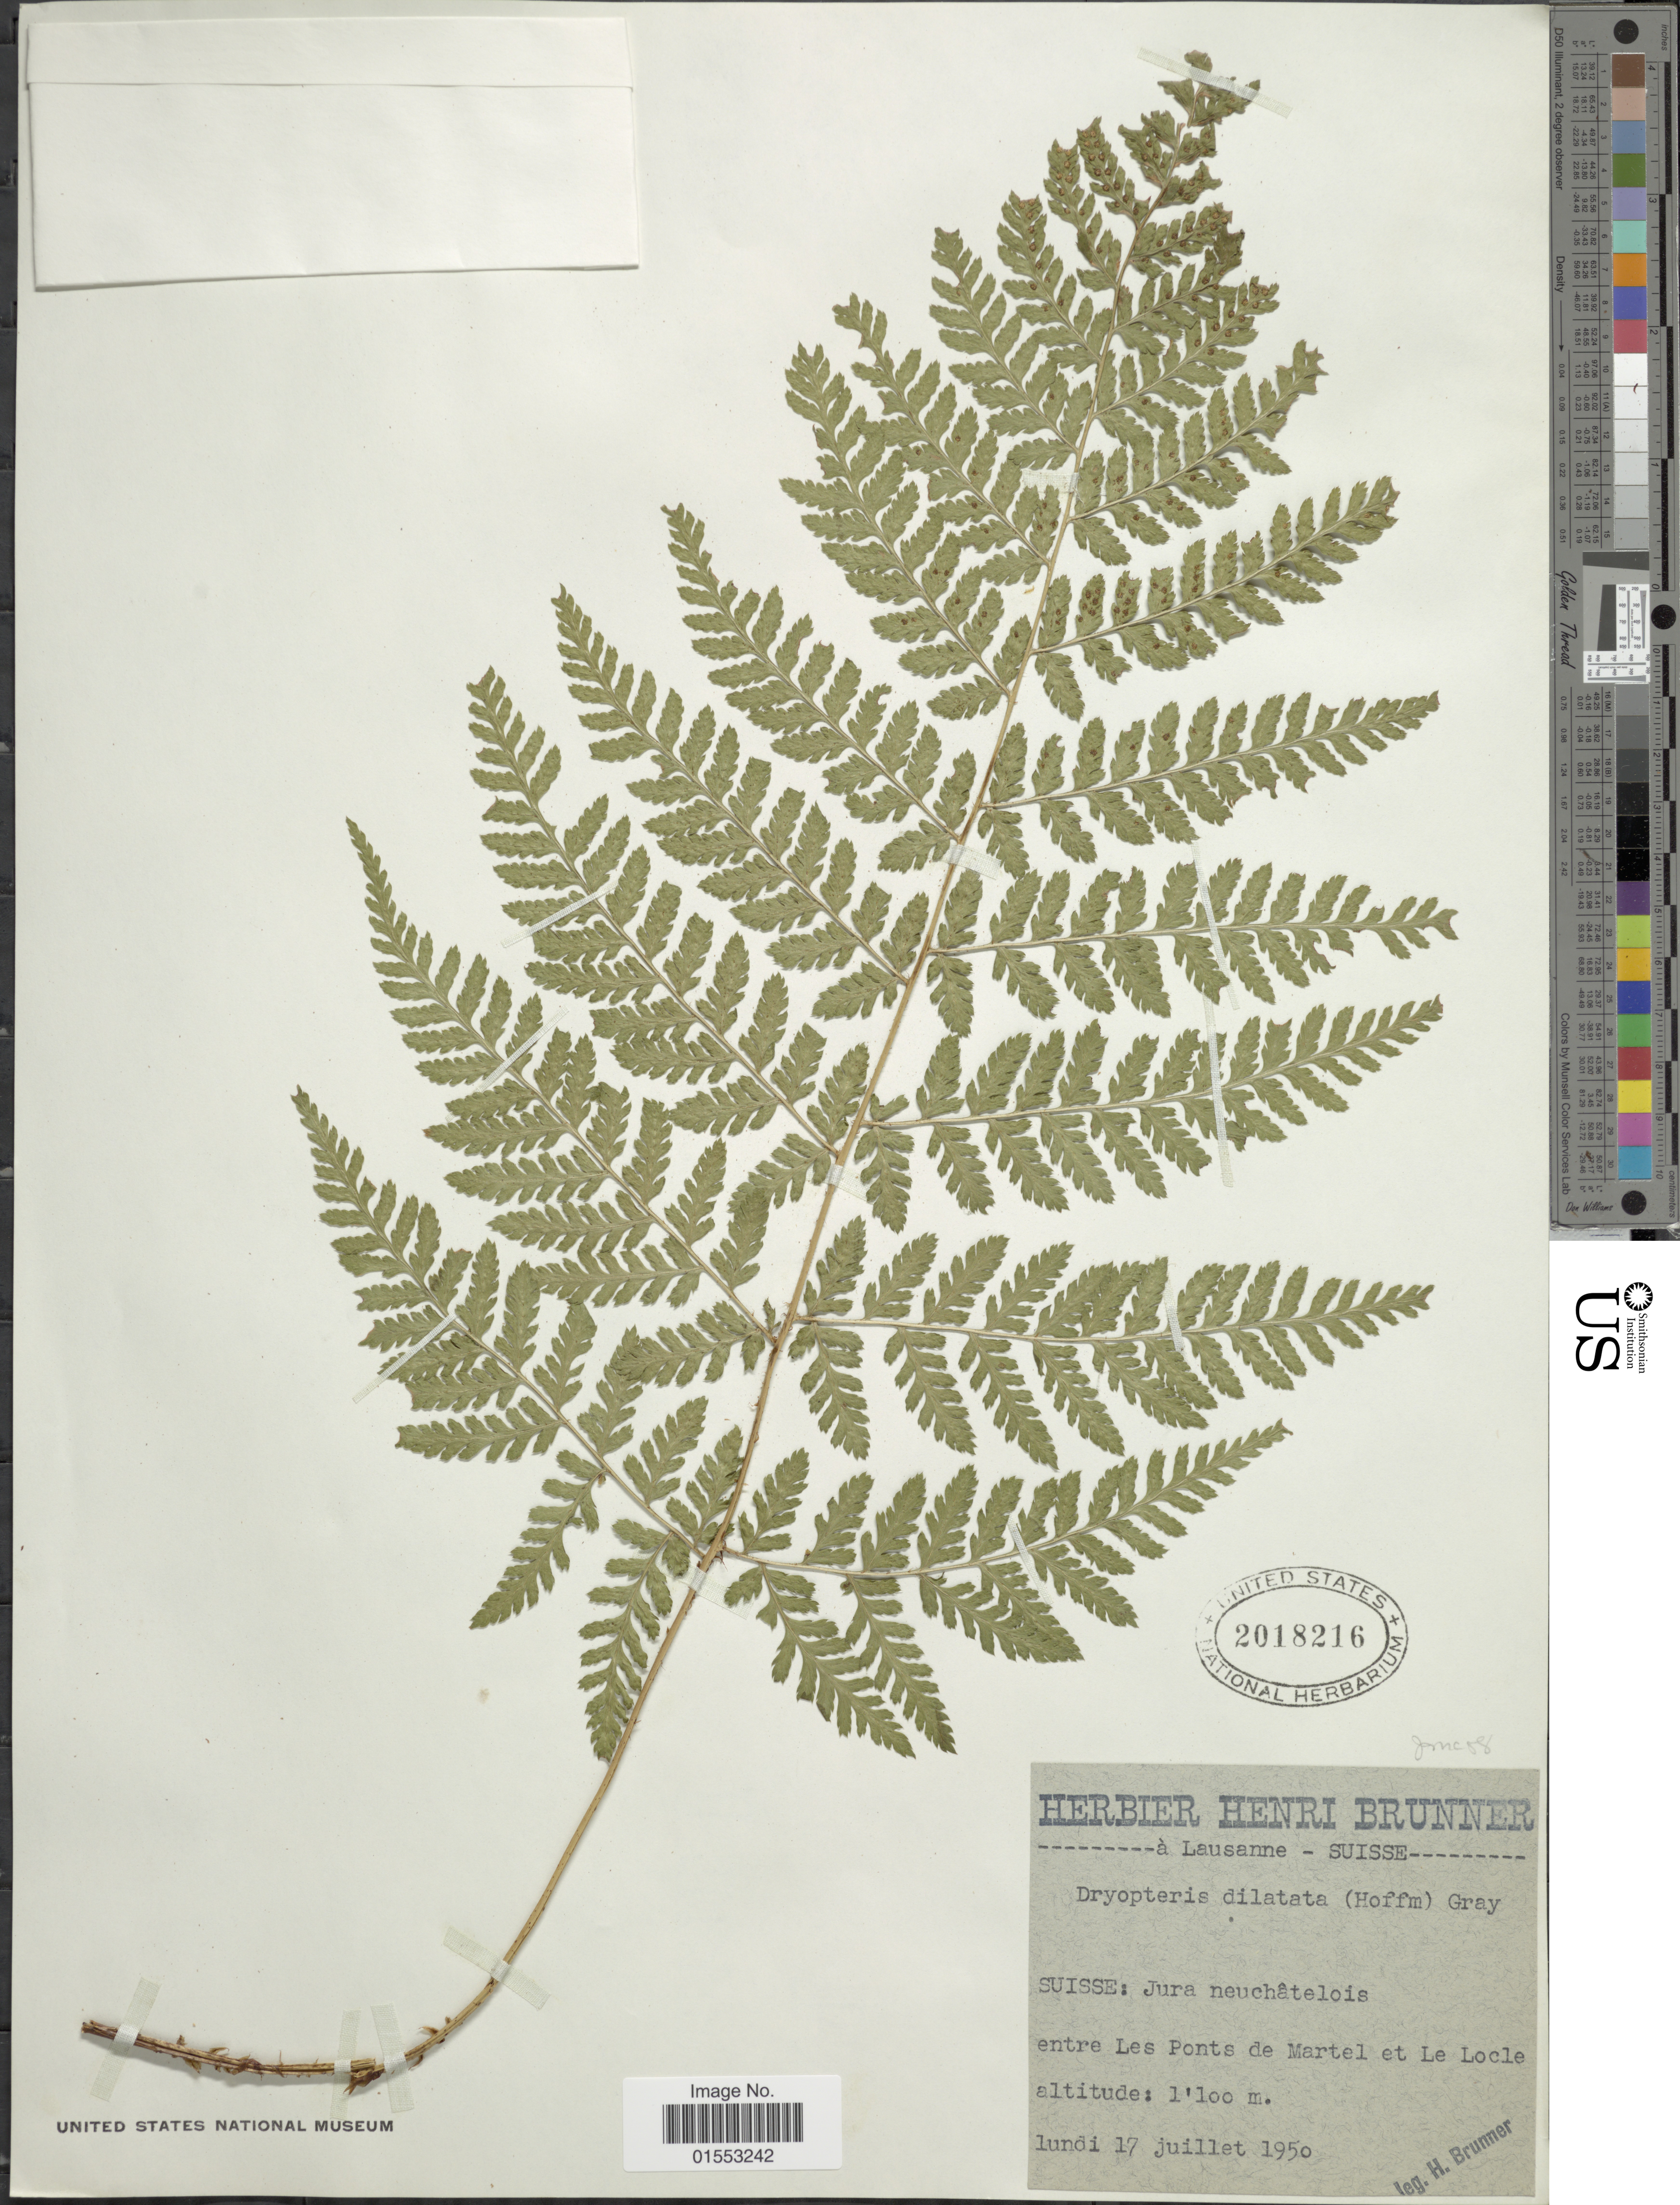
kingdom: Plantae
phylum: Tracheophyta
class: Polypodiopsida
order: Polypodiales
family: Dryopteridaceae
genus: Dryopteris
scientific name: Dryopteris dilatata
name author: (Hoffm.) A. Gray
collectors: H. Brunner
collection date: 1950-07-17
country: Switzerland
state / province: Jura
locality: Suisse: Jura neuchatelois. Entre Les Ponts de Martel et Le Locle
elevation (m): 1100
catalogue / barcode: US 2018216